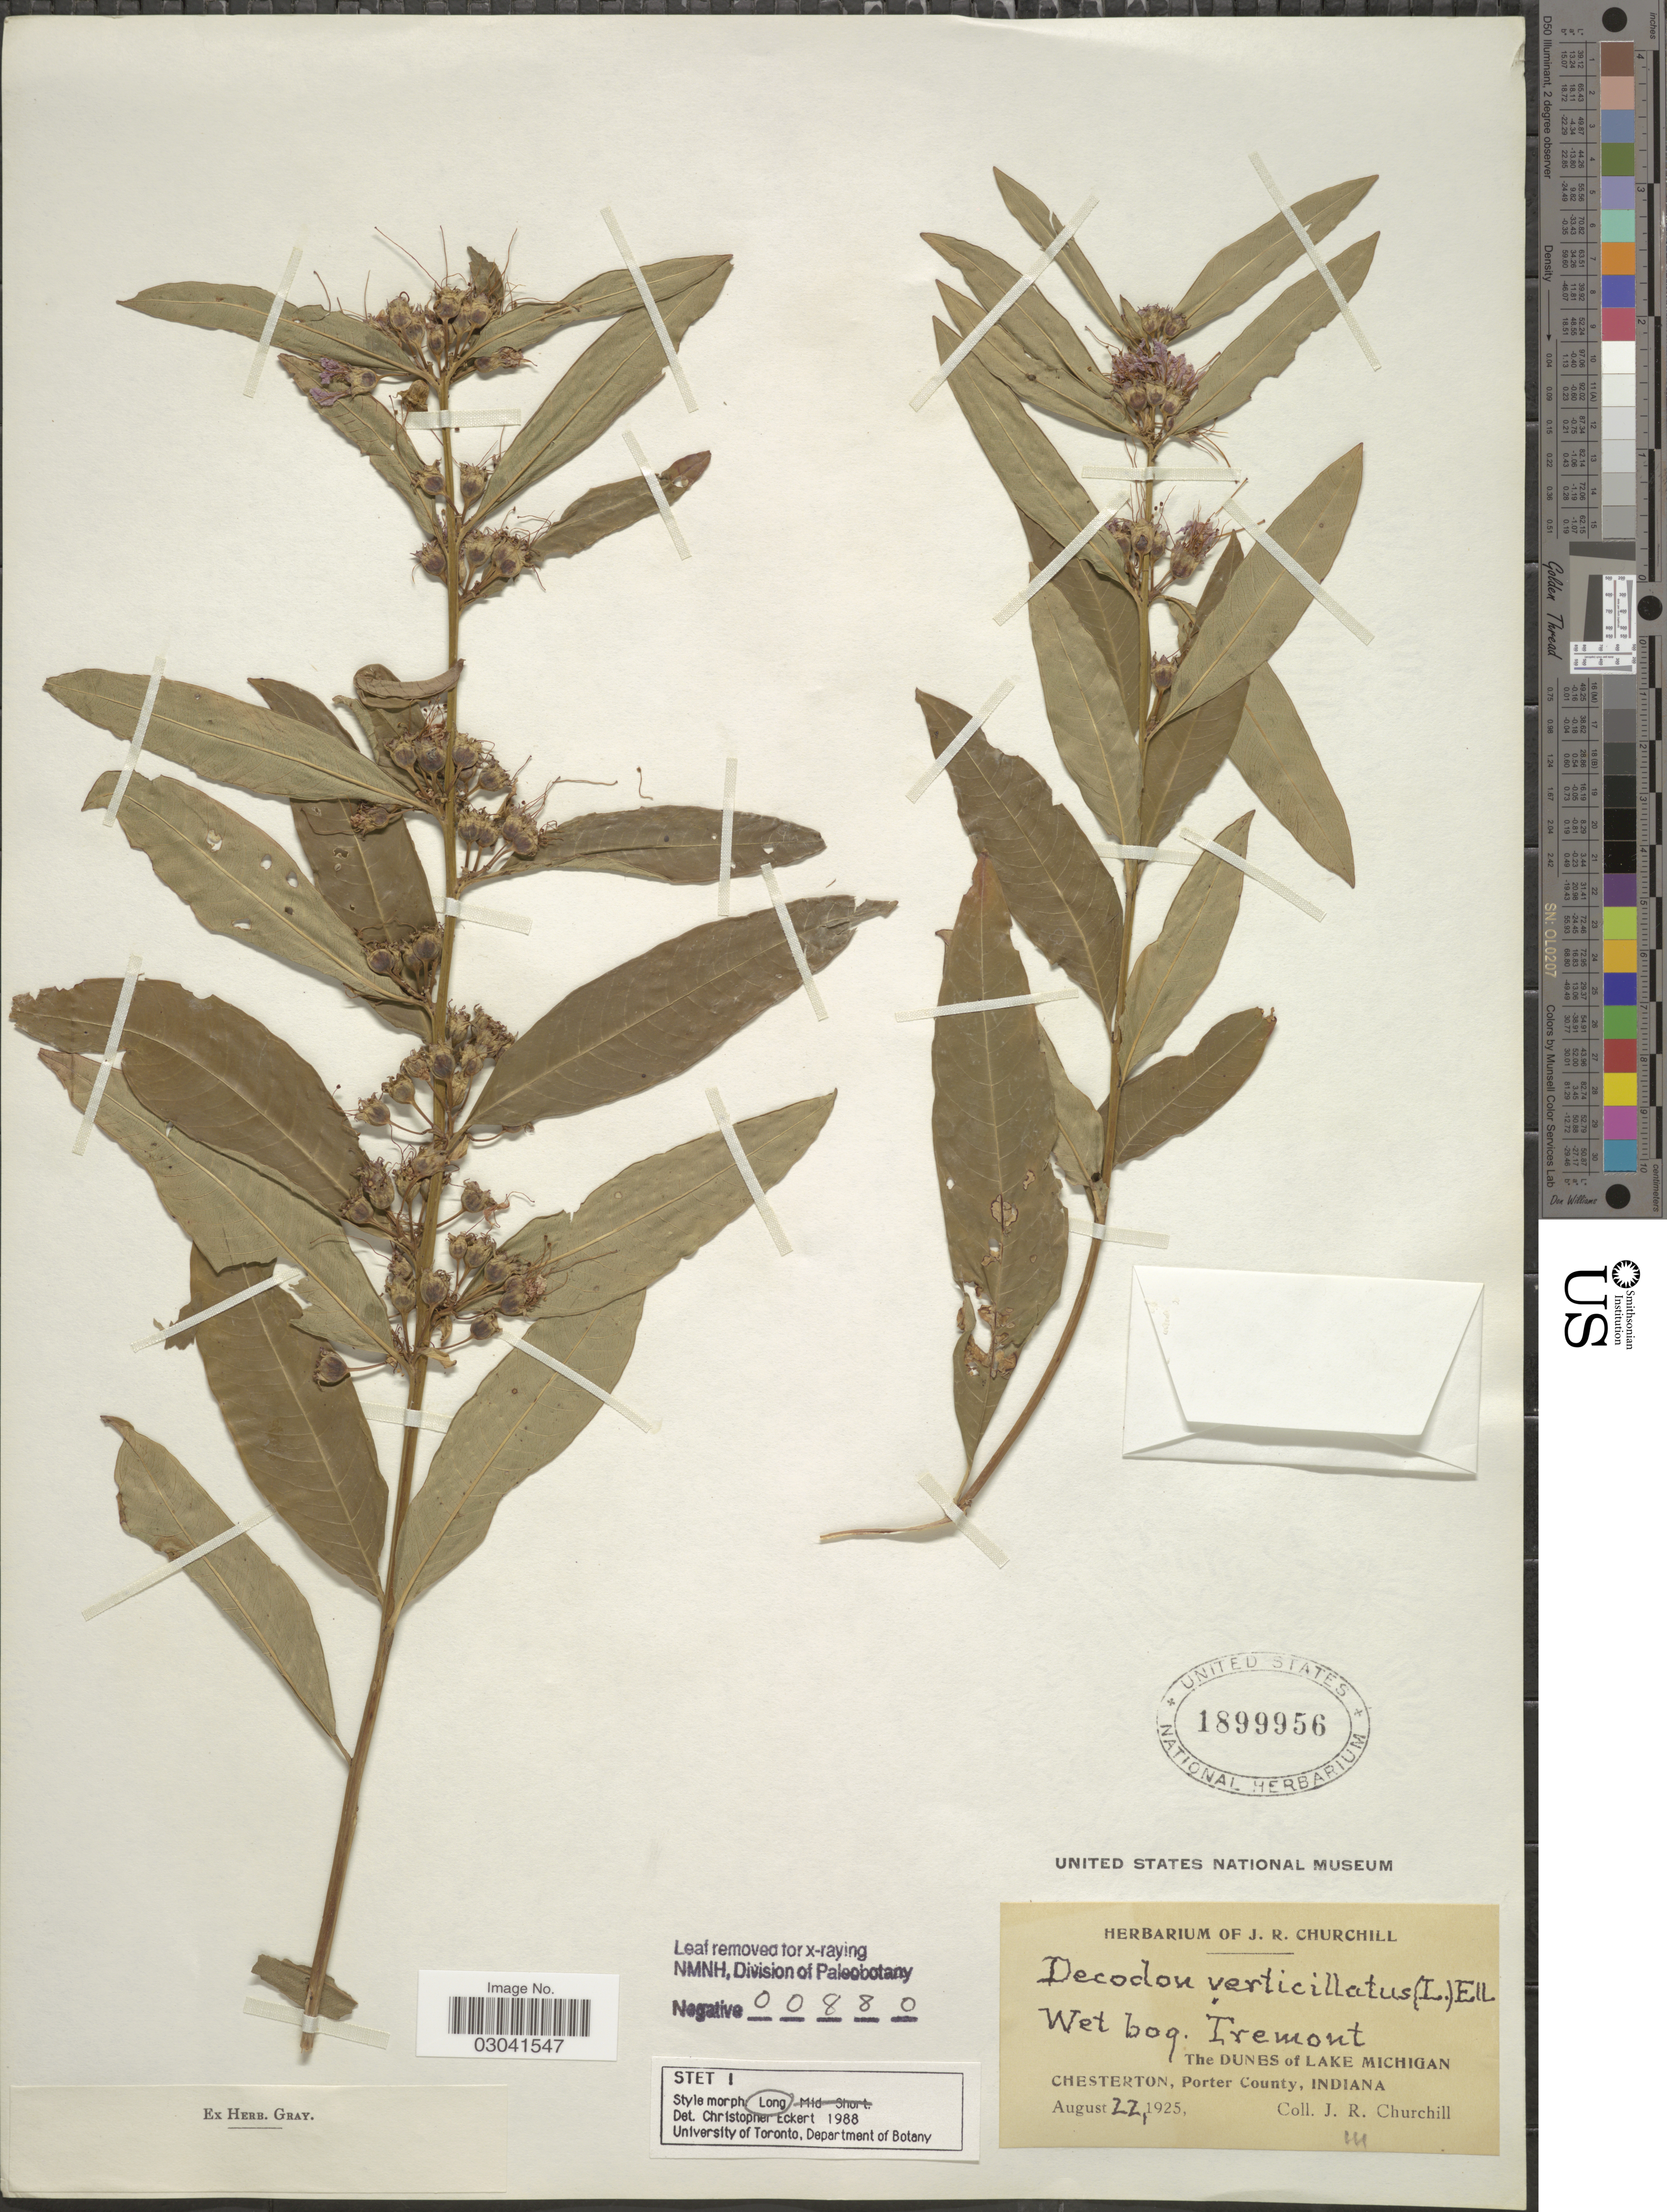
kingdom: Plantae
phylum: Tracheophyta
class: Magnoliopsida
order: Myrtales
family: Lythraceae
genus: Decodon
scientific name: Decodon verticillatus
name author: (L.) Elliott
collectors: J. Churchill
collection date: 1925-08-22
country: United States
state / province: Indiana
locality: The Dunes of Lake Michigan, Chesterton, Porter County.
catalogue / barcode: US 1899956